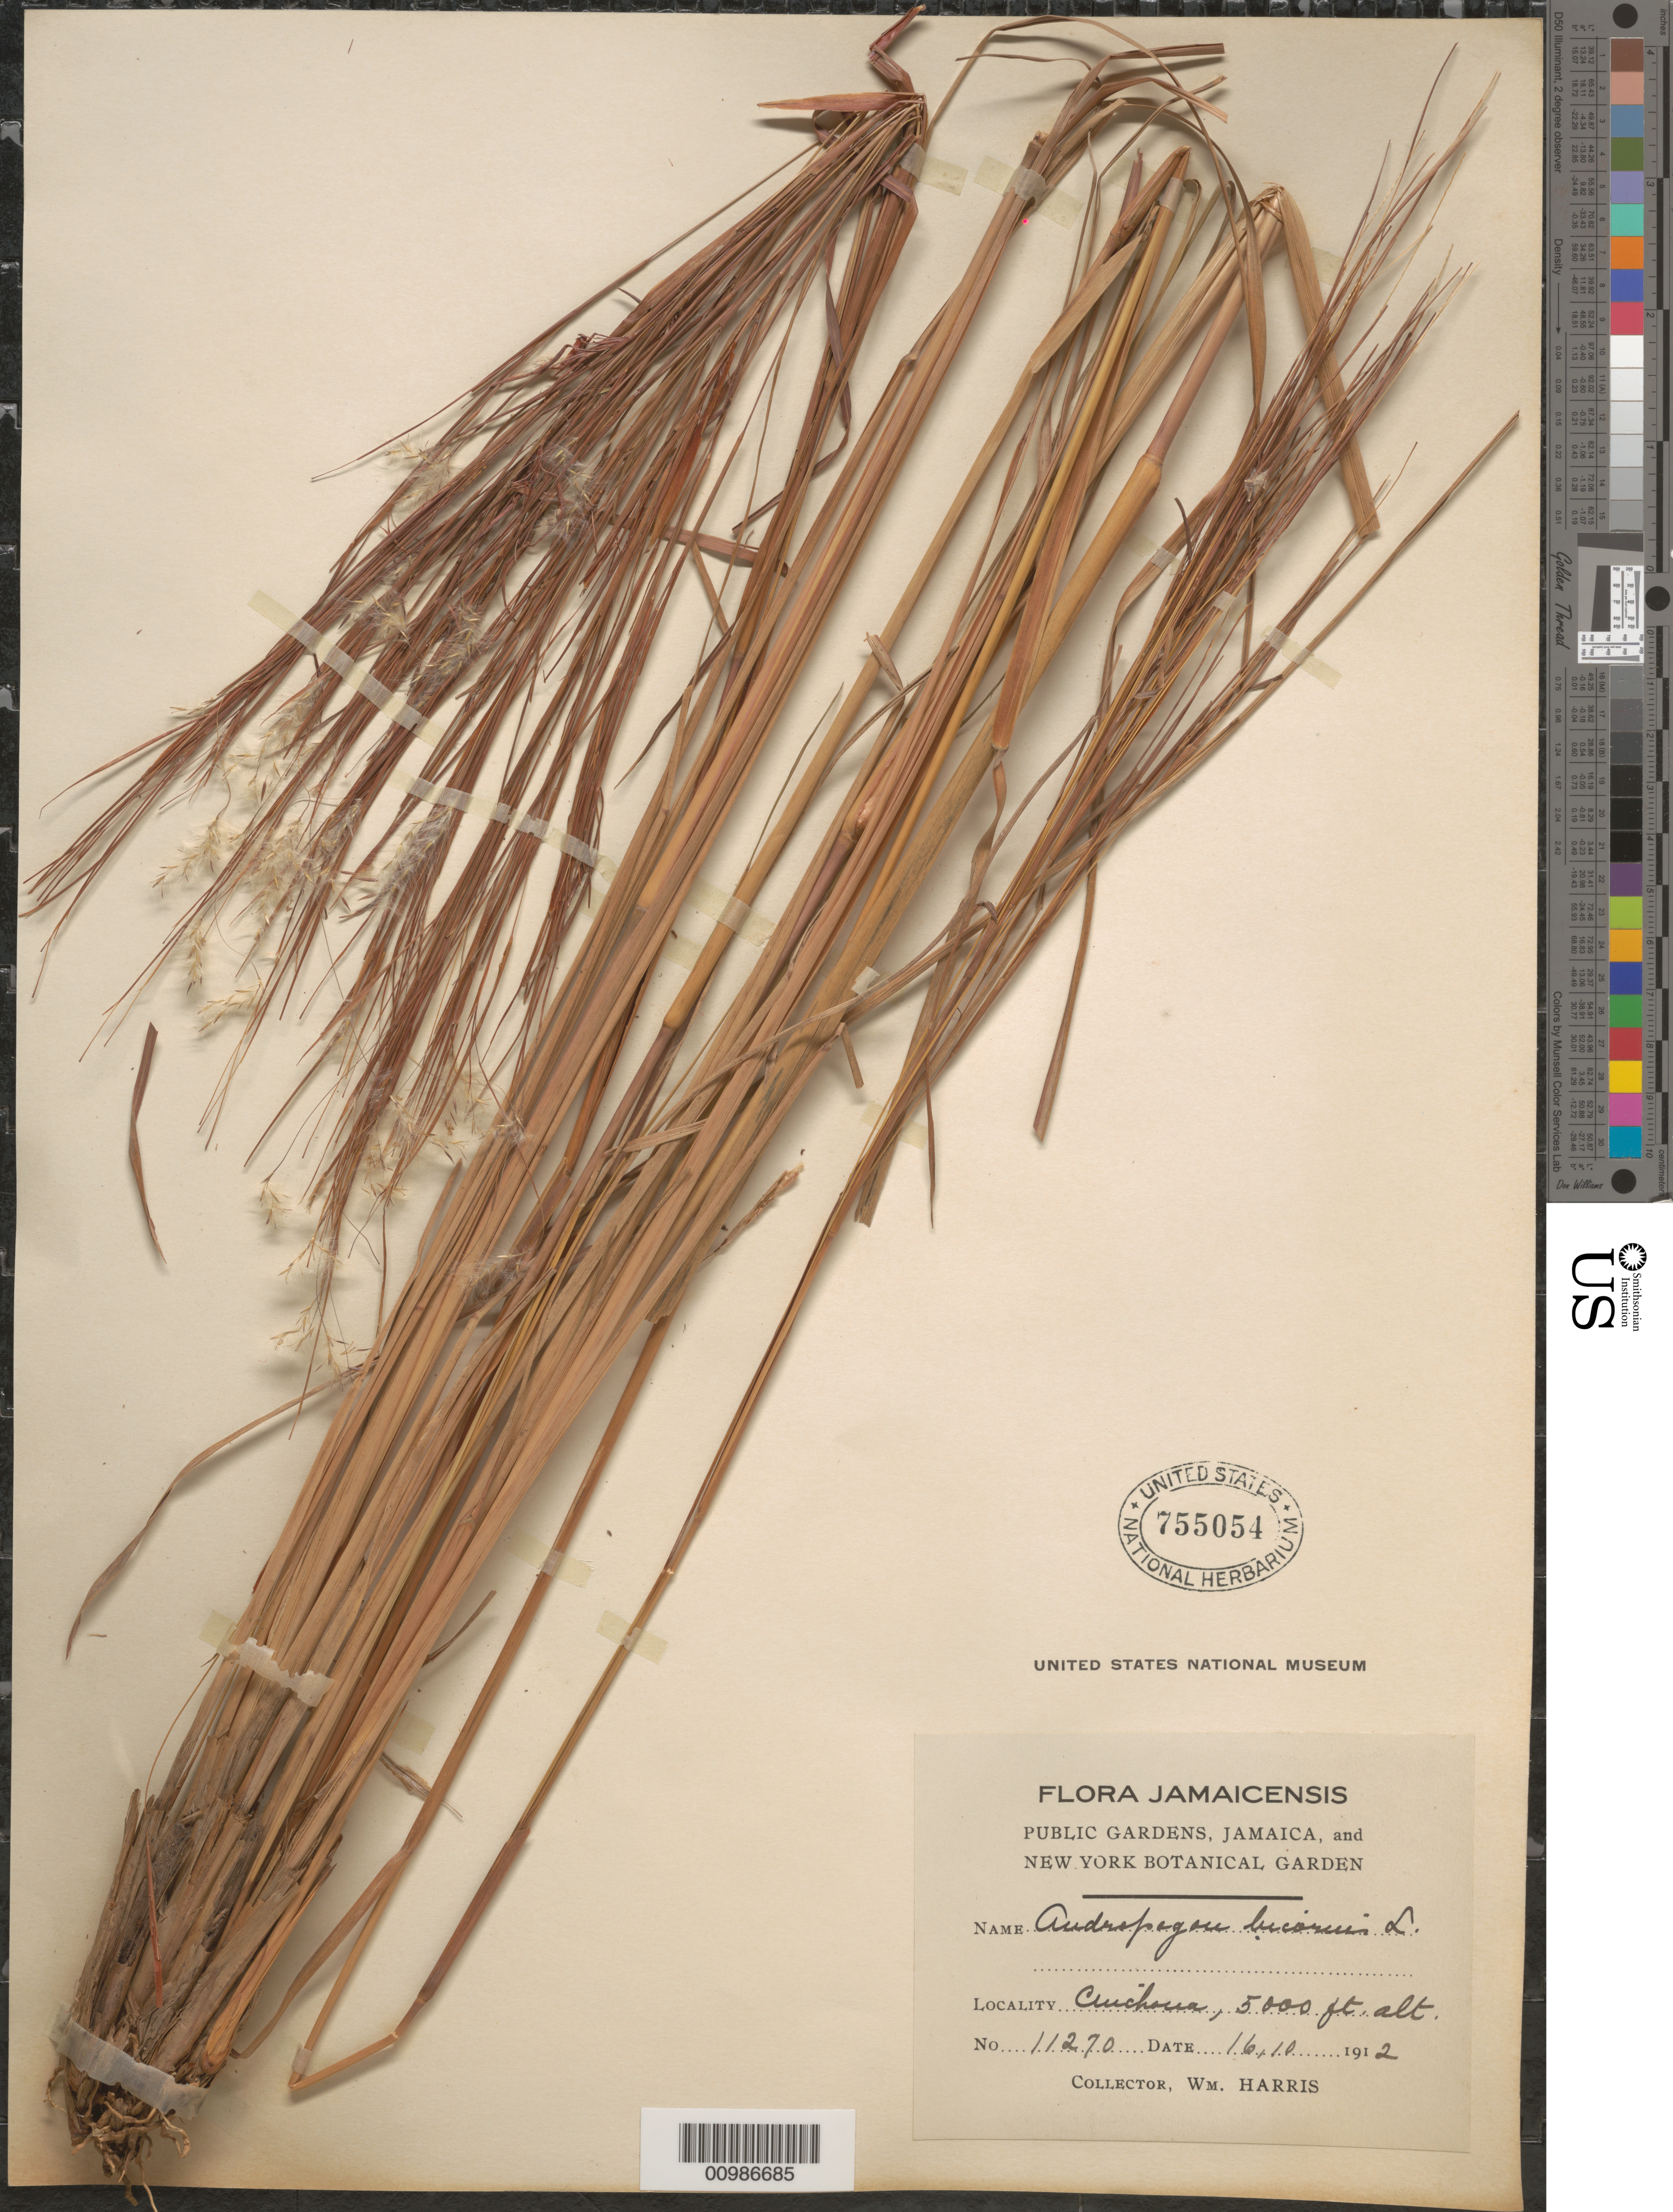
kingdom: Plantae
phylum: Tracheophyta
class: Liliopsida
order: Poales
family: Poaceae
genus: Andropogon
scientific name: Andropogon bicornis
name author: L.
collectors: W. H. Harris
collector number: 11270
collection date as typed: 16 Oct 1912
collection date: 1912-10-16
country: Jamaica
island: Jamaica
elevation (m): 5000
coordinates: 0 N, 0 E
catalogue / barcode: US 755054